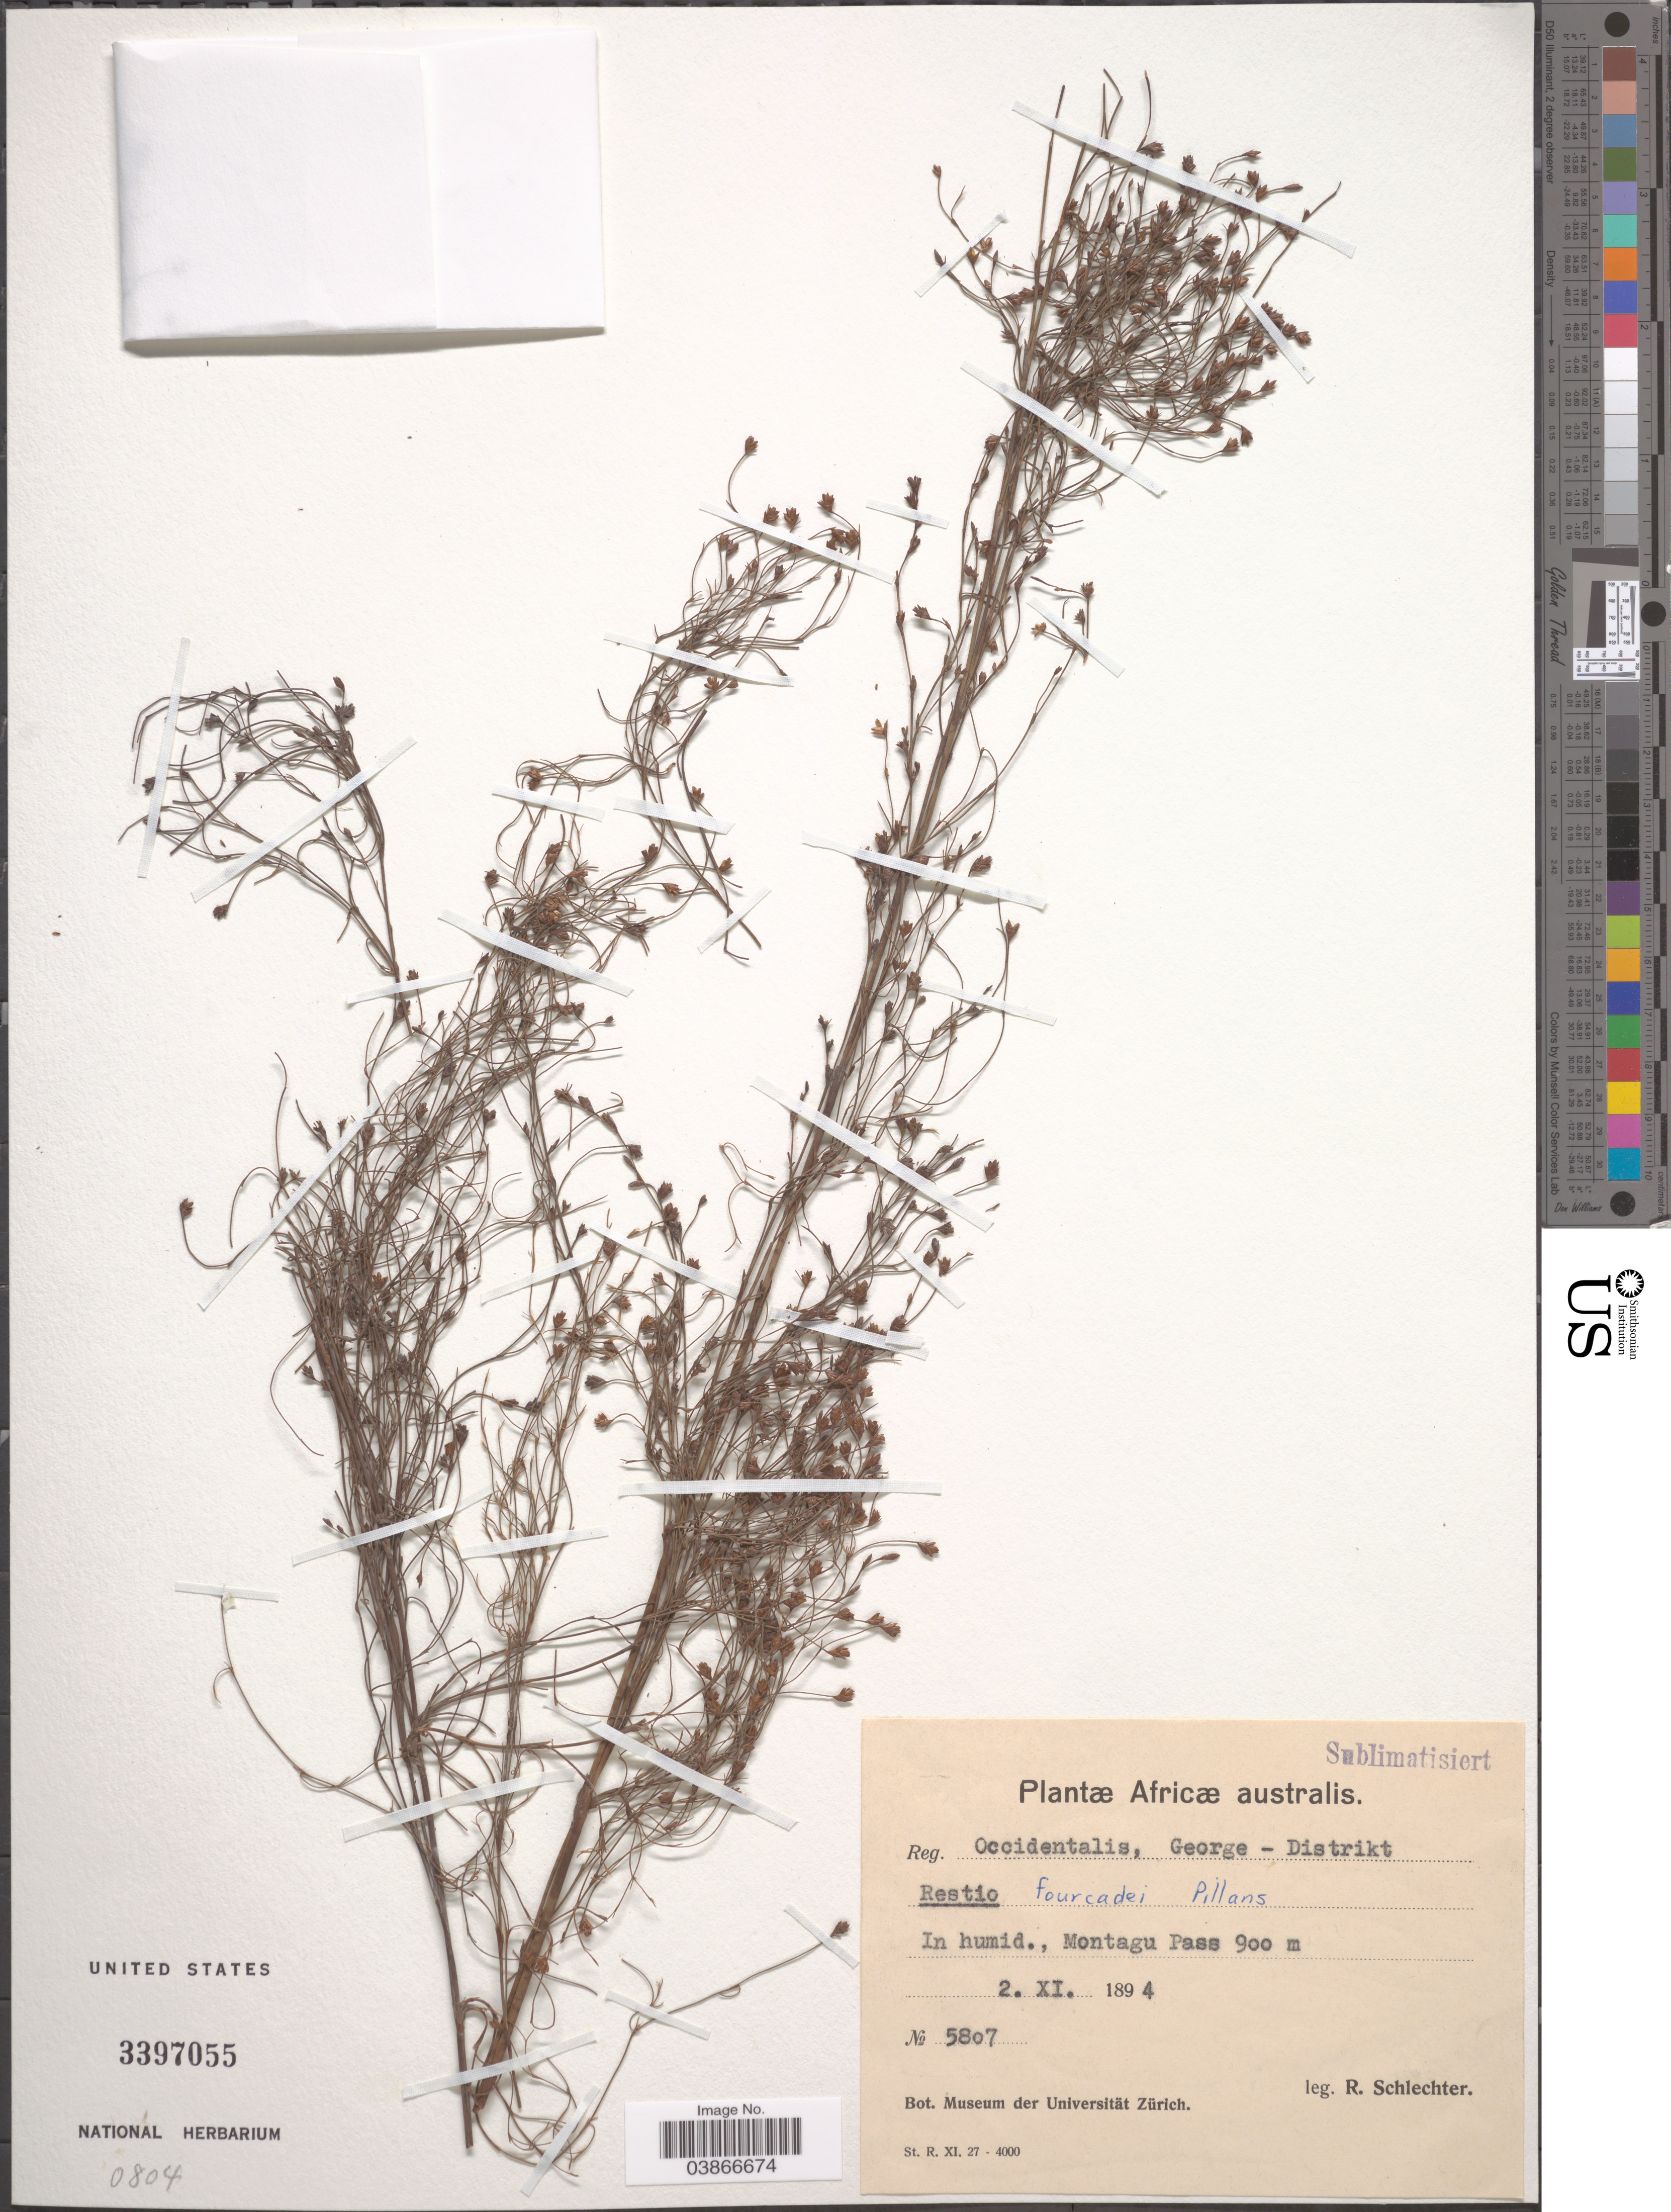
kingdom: Plantae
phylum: Tracheophyta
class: Liliopsida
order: Poales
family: Restionaceae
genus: Restio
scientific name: Restio fourcadei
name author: Pillans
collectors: R. Schlechter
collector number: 5807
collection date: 1894-11-02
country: South Africa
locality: Africæ australis. Reg. Occidentalis, George-Distrikt. In humid., Montagu Pass.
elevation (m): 900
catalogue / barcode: US 3397055